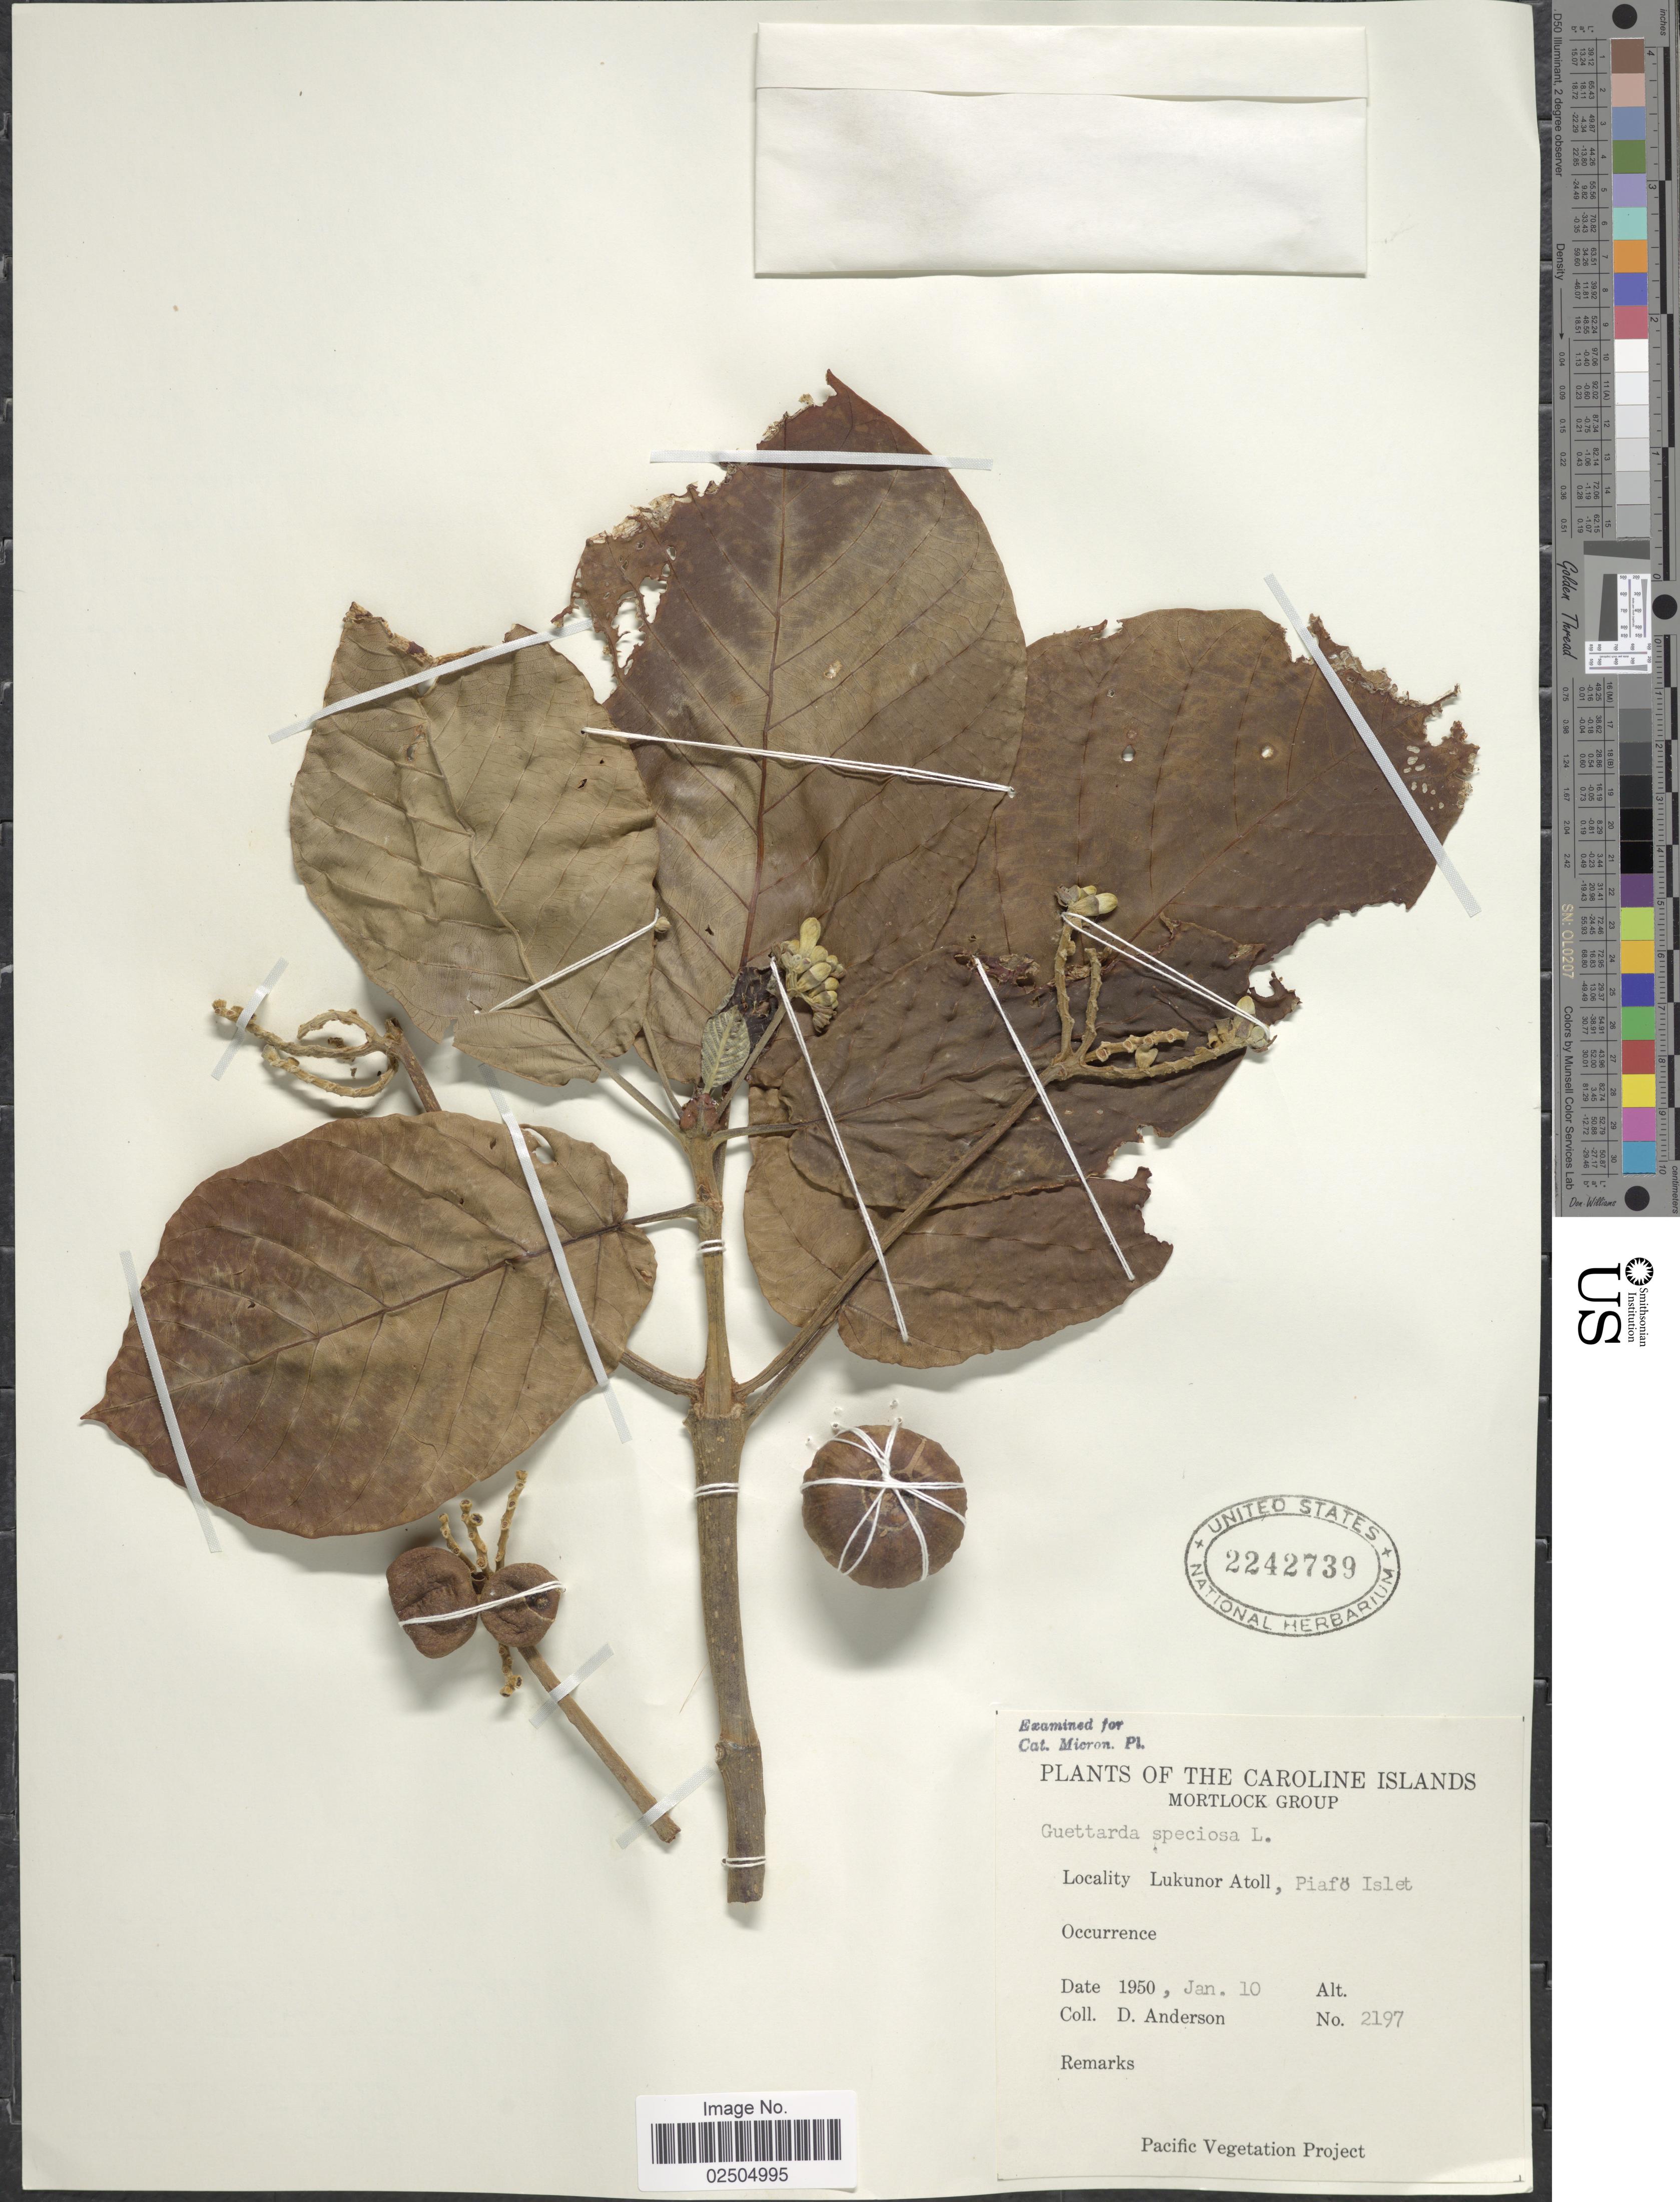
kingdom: Plantae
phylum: Tracheophyta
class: Magnoliopsida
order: Gentianales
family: Rubiaceae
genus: Guettarda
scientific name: Guettarda speciosa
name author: L.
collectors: D. Anderson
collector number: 2197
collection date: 1950-01-10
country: Micronesia, Federated States of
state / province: Truk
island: Lukunor Atoll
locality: Mortlock Group, Lukunor Atoll, Piafo Islet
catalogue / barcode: US 2242739